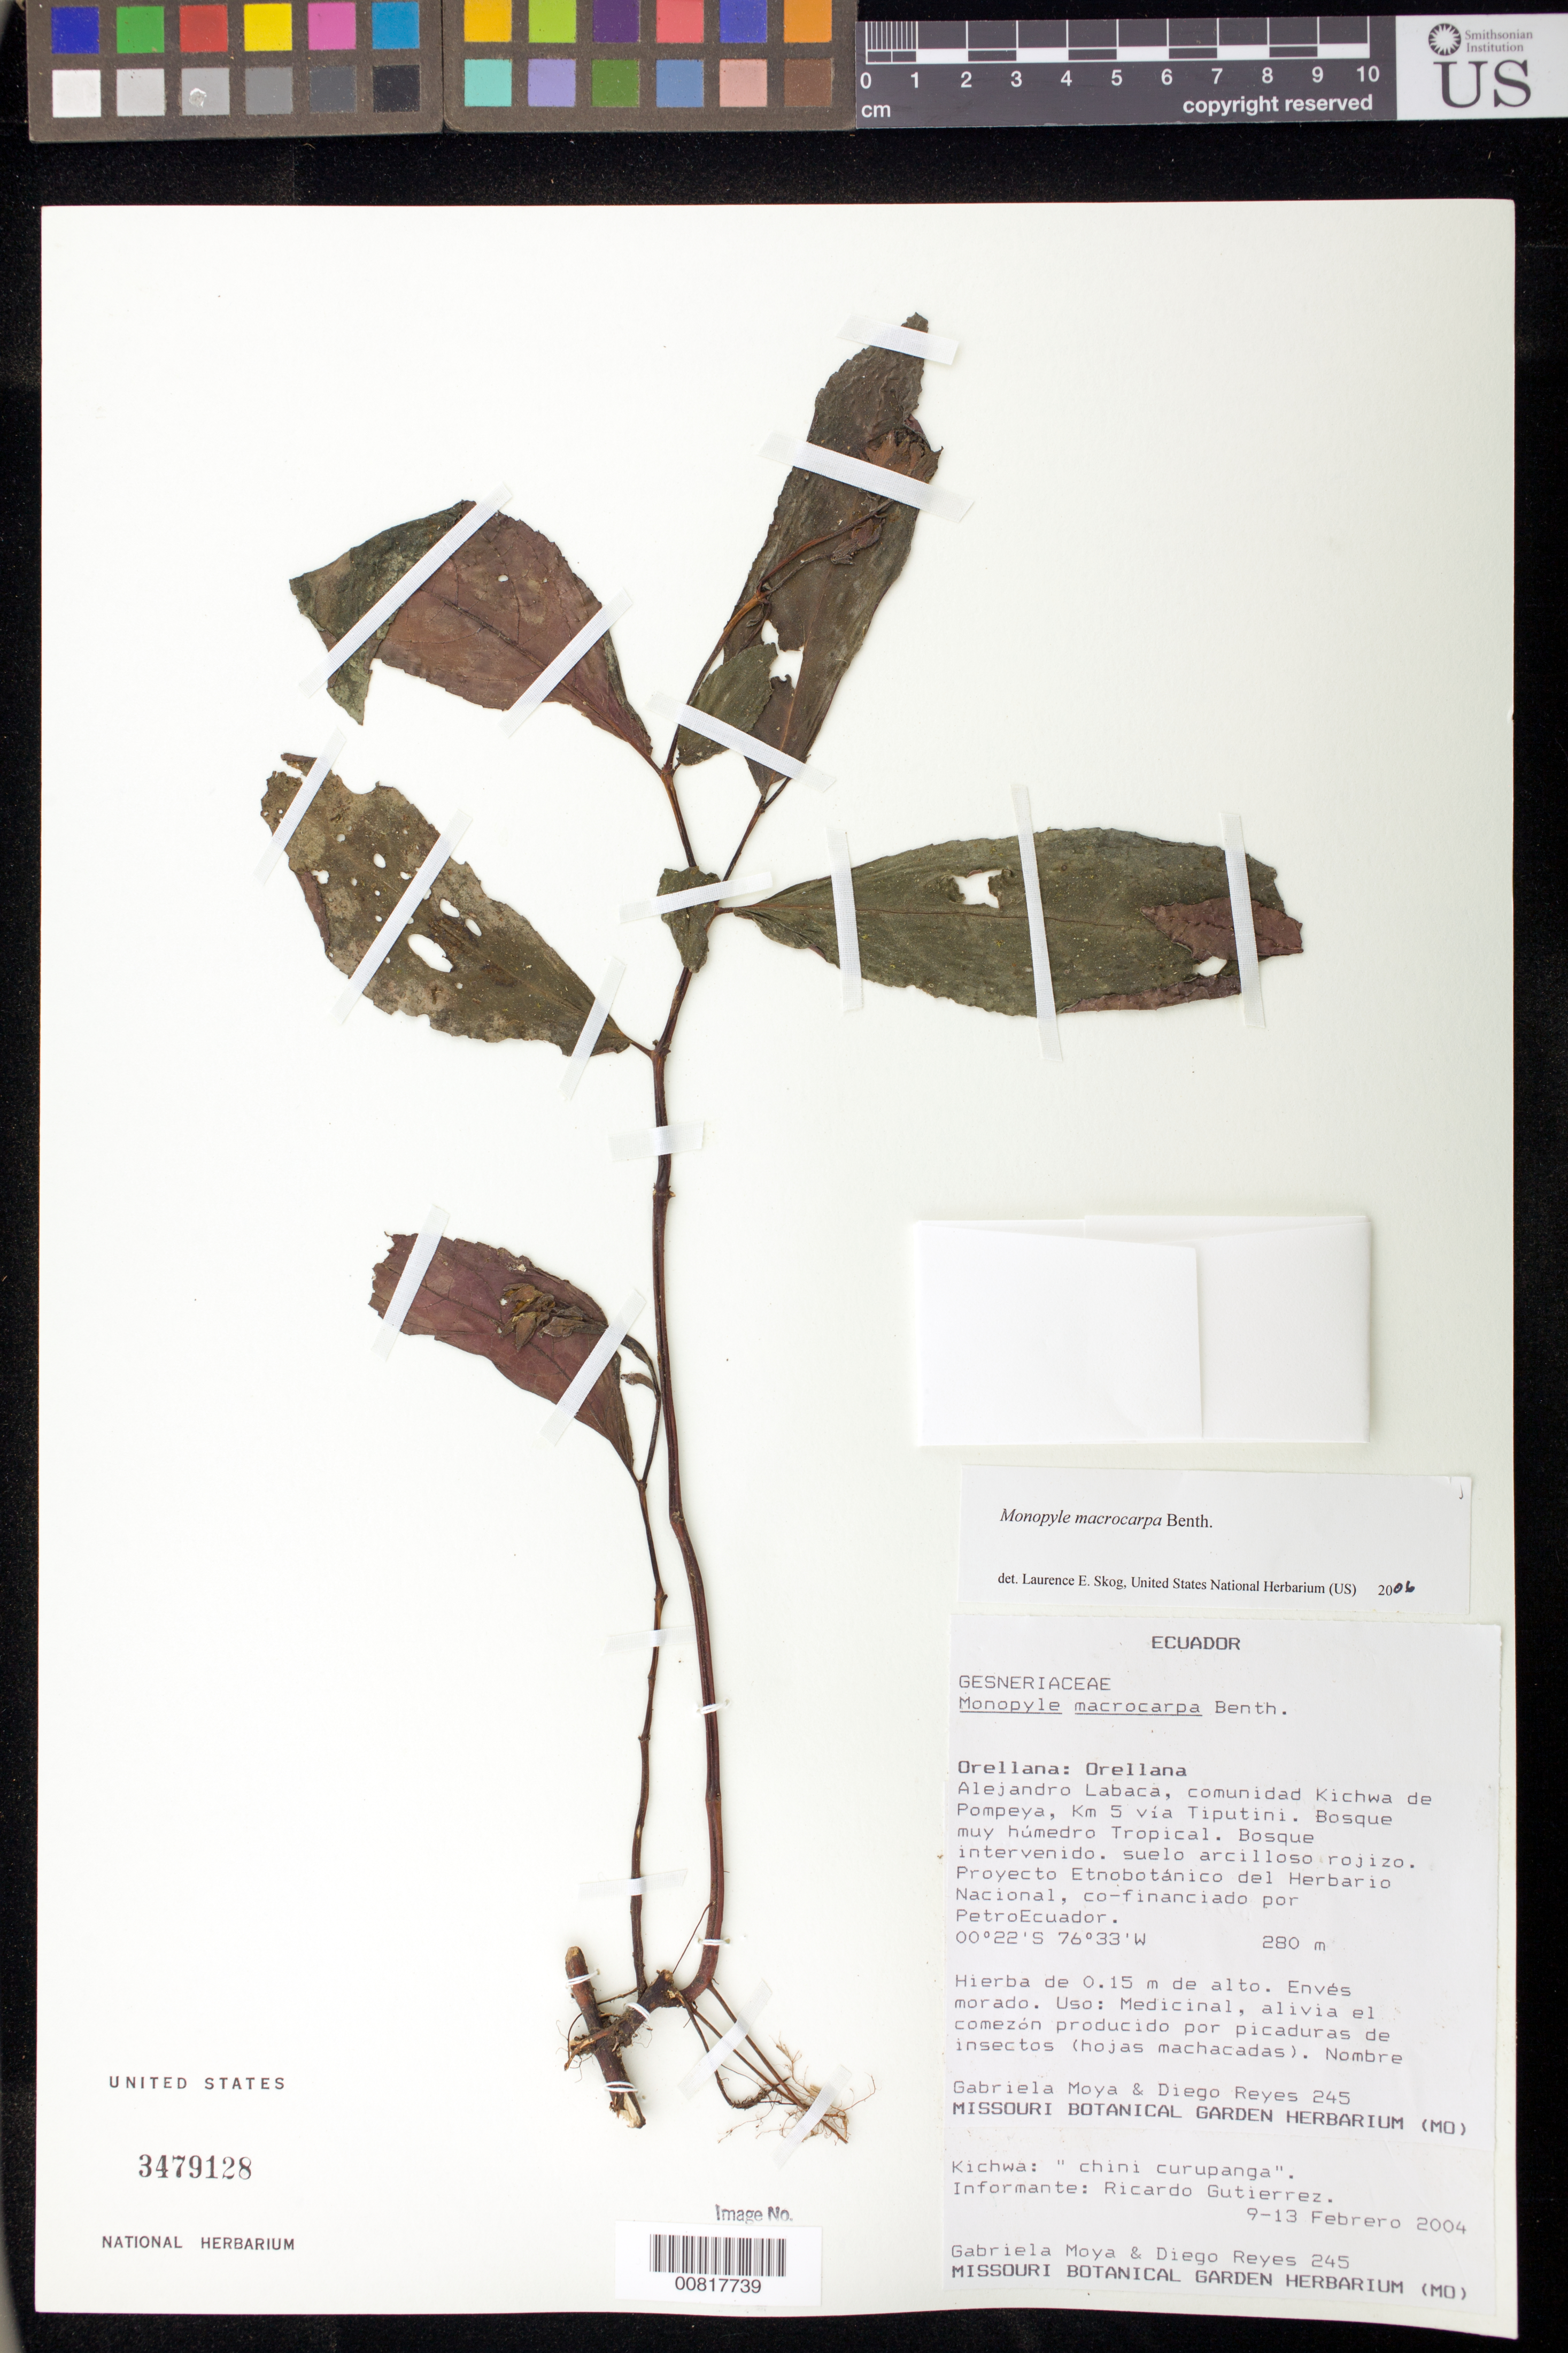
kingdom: Plantae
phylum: Tracheophyta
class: Magnoliopsida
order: Lamiales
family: Gesneriaceae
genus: Monopyle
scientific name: Monopyle macrocarpa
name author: Benth.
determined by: Skog, Laurence E.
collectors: G. Moya & D. Reyes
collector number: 245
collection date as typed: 9-13 Feb 2004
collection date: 2004-02-09/2004-02-13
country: Ecuador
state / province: Orellana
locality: Orellana: Orellana. Alejandra Labaca, comunidad Kichwa de Pompeya, km 5 via Tiputini.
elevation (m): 280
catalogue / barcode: US 3479128